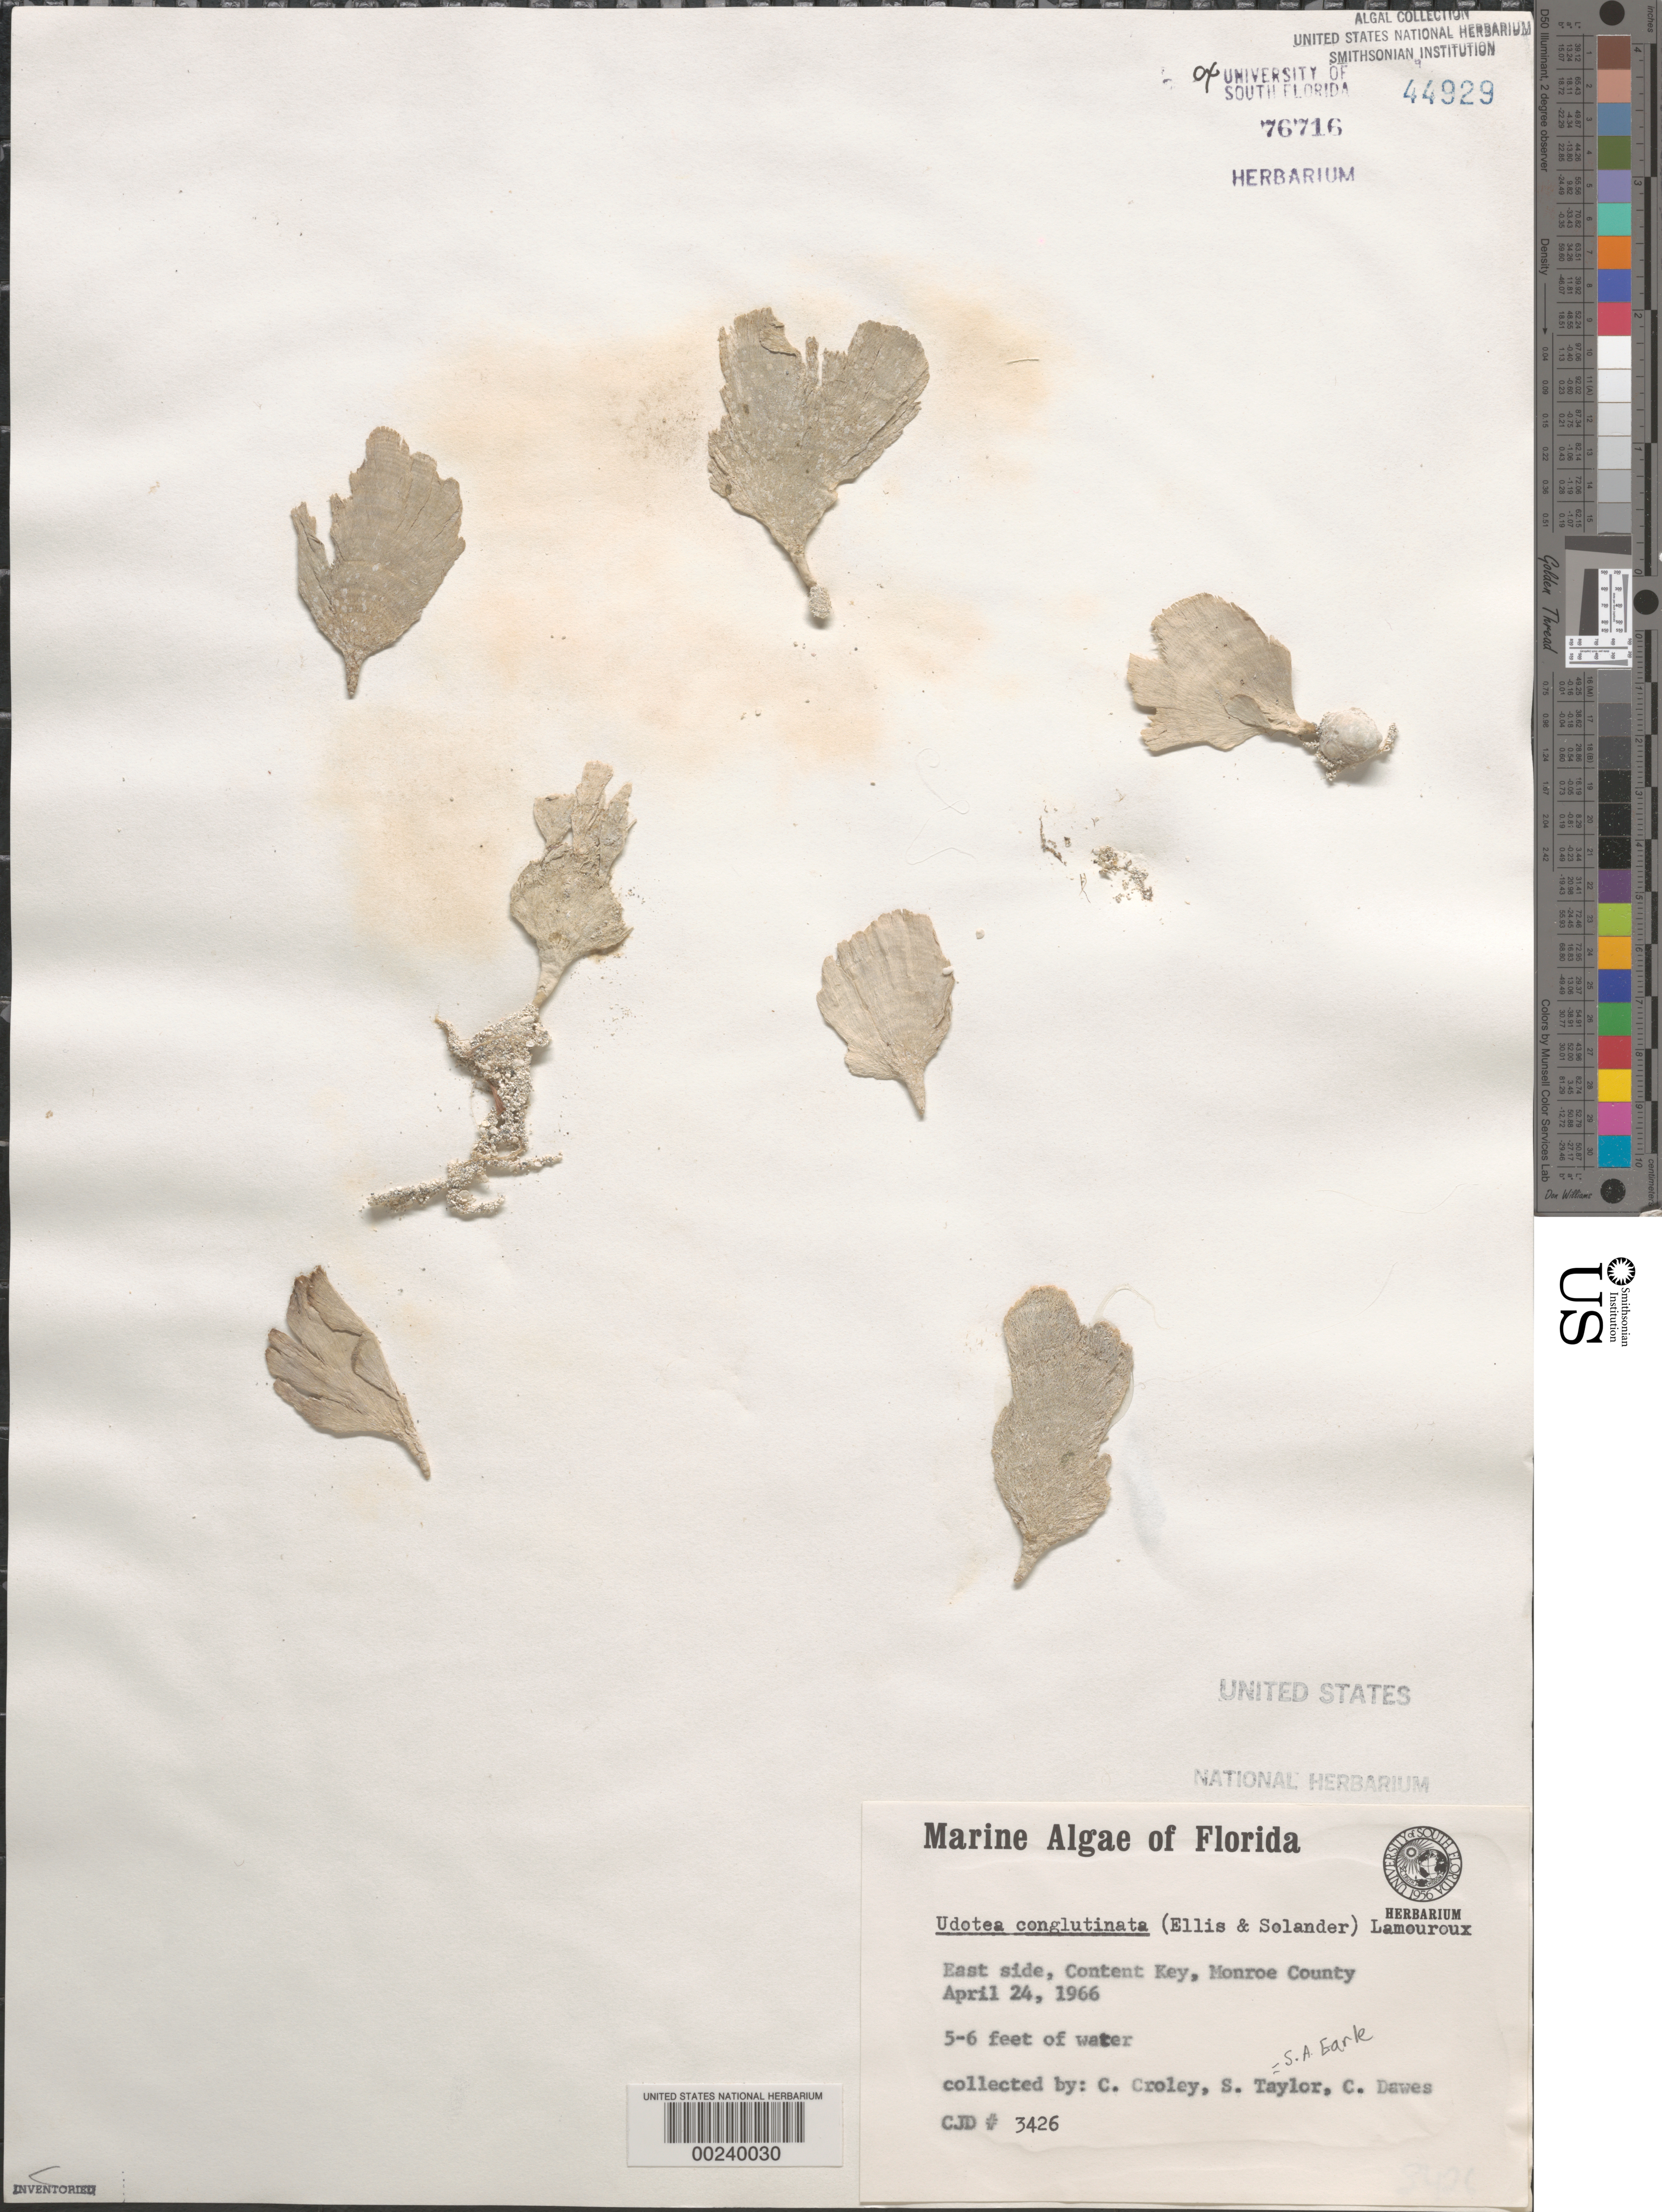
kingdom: Plantae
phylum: Chlorophyta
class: Ulvophyceae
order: Bryopsidales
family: Udoteaceae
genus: Udotea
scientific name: Udotea conglutinata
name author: (Ellis & Sol.) J.V.Lamouroux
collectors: F. C. Croley, S. A. Earle & C. Dawes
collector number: Cjd 3426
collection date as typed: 24 Apr 1966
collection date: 1966-04-24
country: United States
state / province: Florida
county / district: Monroe County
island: Content Keys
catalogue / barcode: US 44929